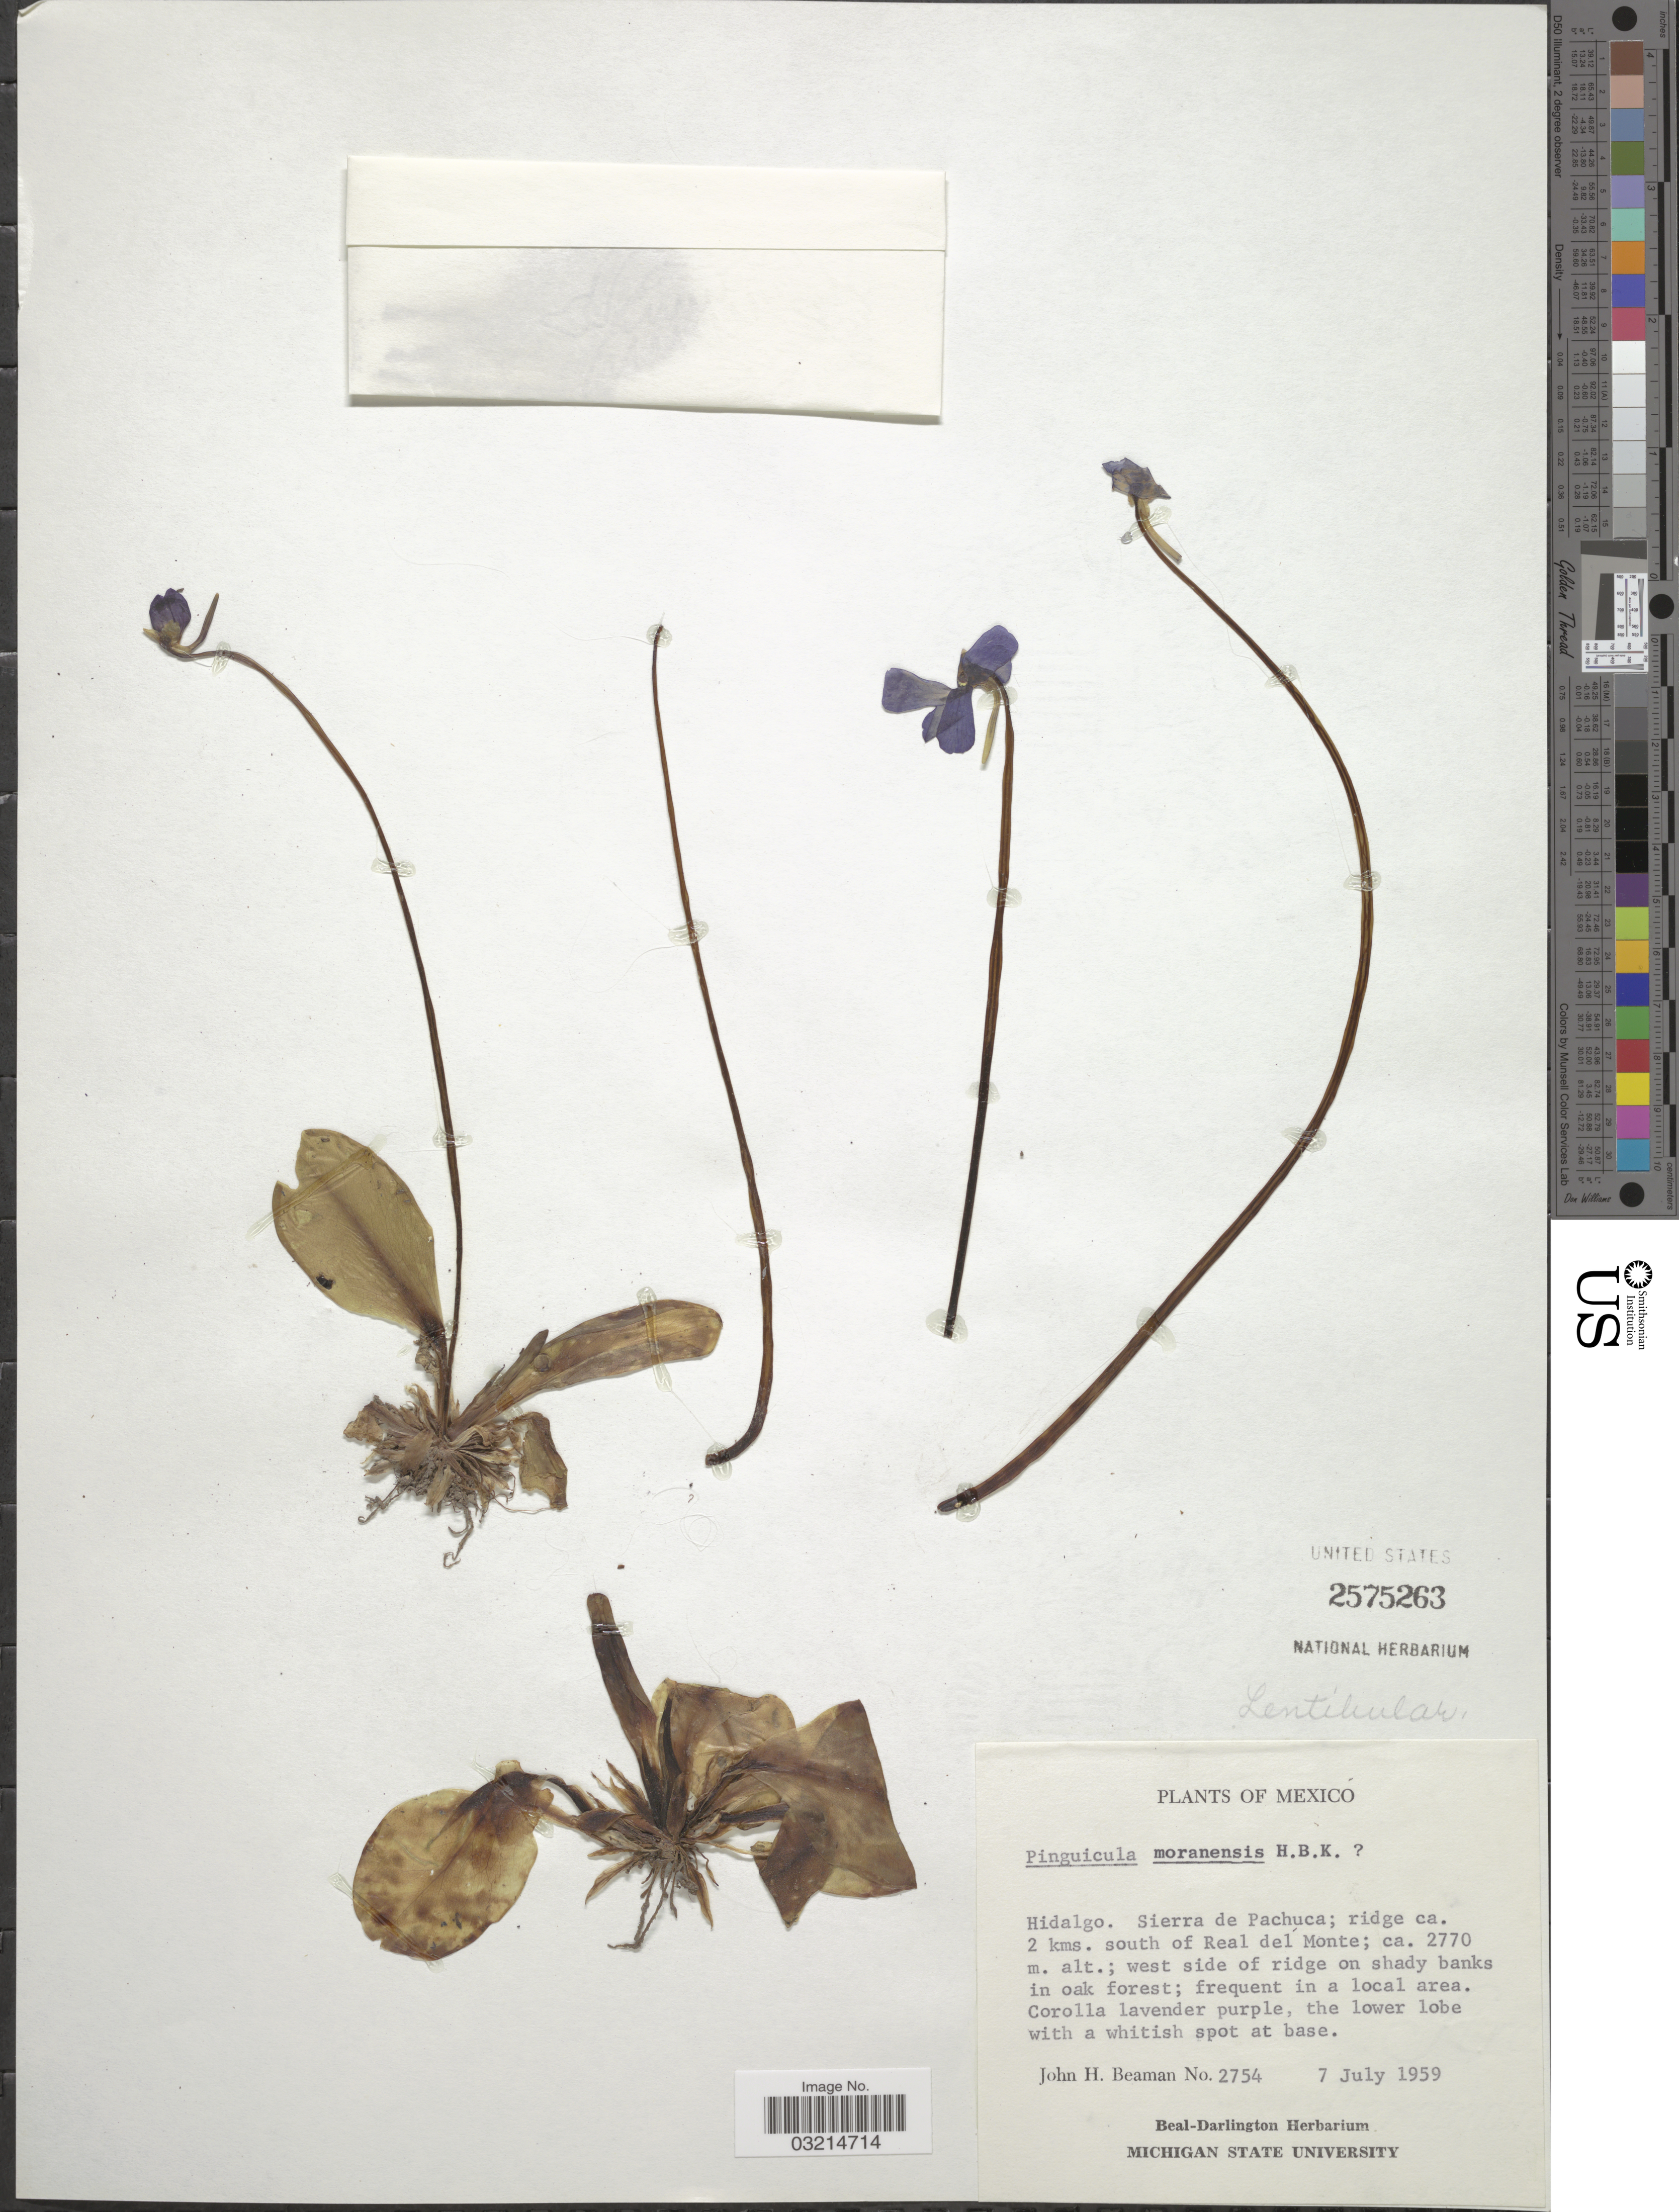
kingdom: Plantae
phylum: Tracheophyta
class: Magnoliopsida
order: Lamiales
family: Lentibulariaceae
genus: Pinguicula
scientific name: Pinguicula moranensis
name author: Kunth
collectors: J. H. Beaman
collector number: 2754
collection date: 1959-07-07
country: Mexico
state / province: Hidalgo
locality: Sierra de Pachuca; ridge ca. 2 kms. south of Real del Monte.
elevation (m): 2770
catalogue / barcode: US 2575263